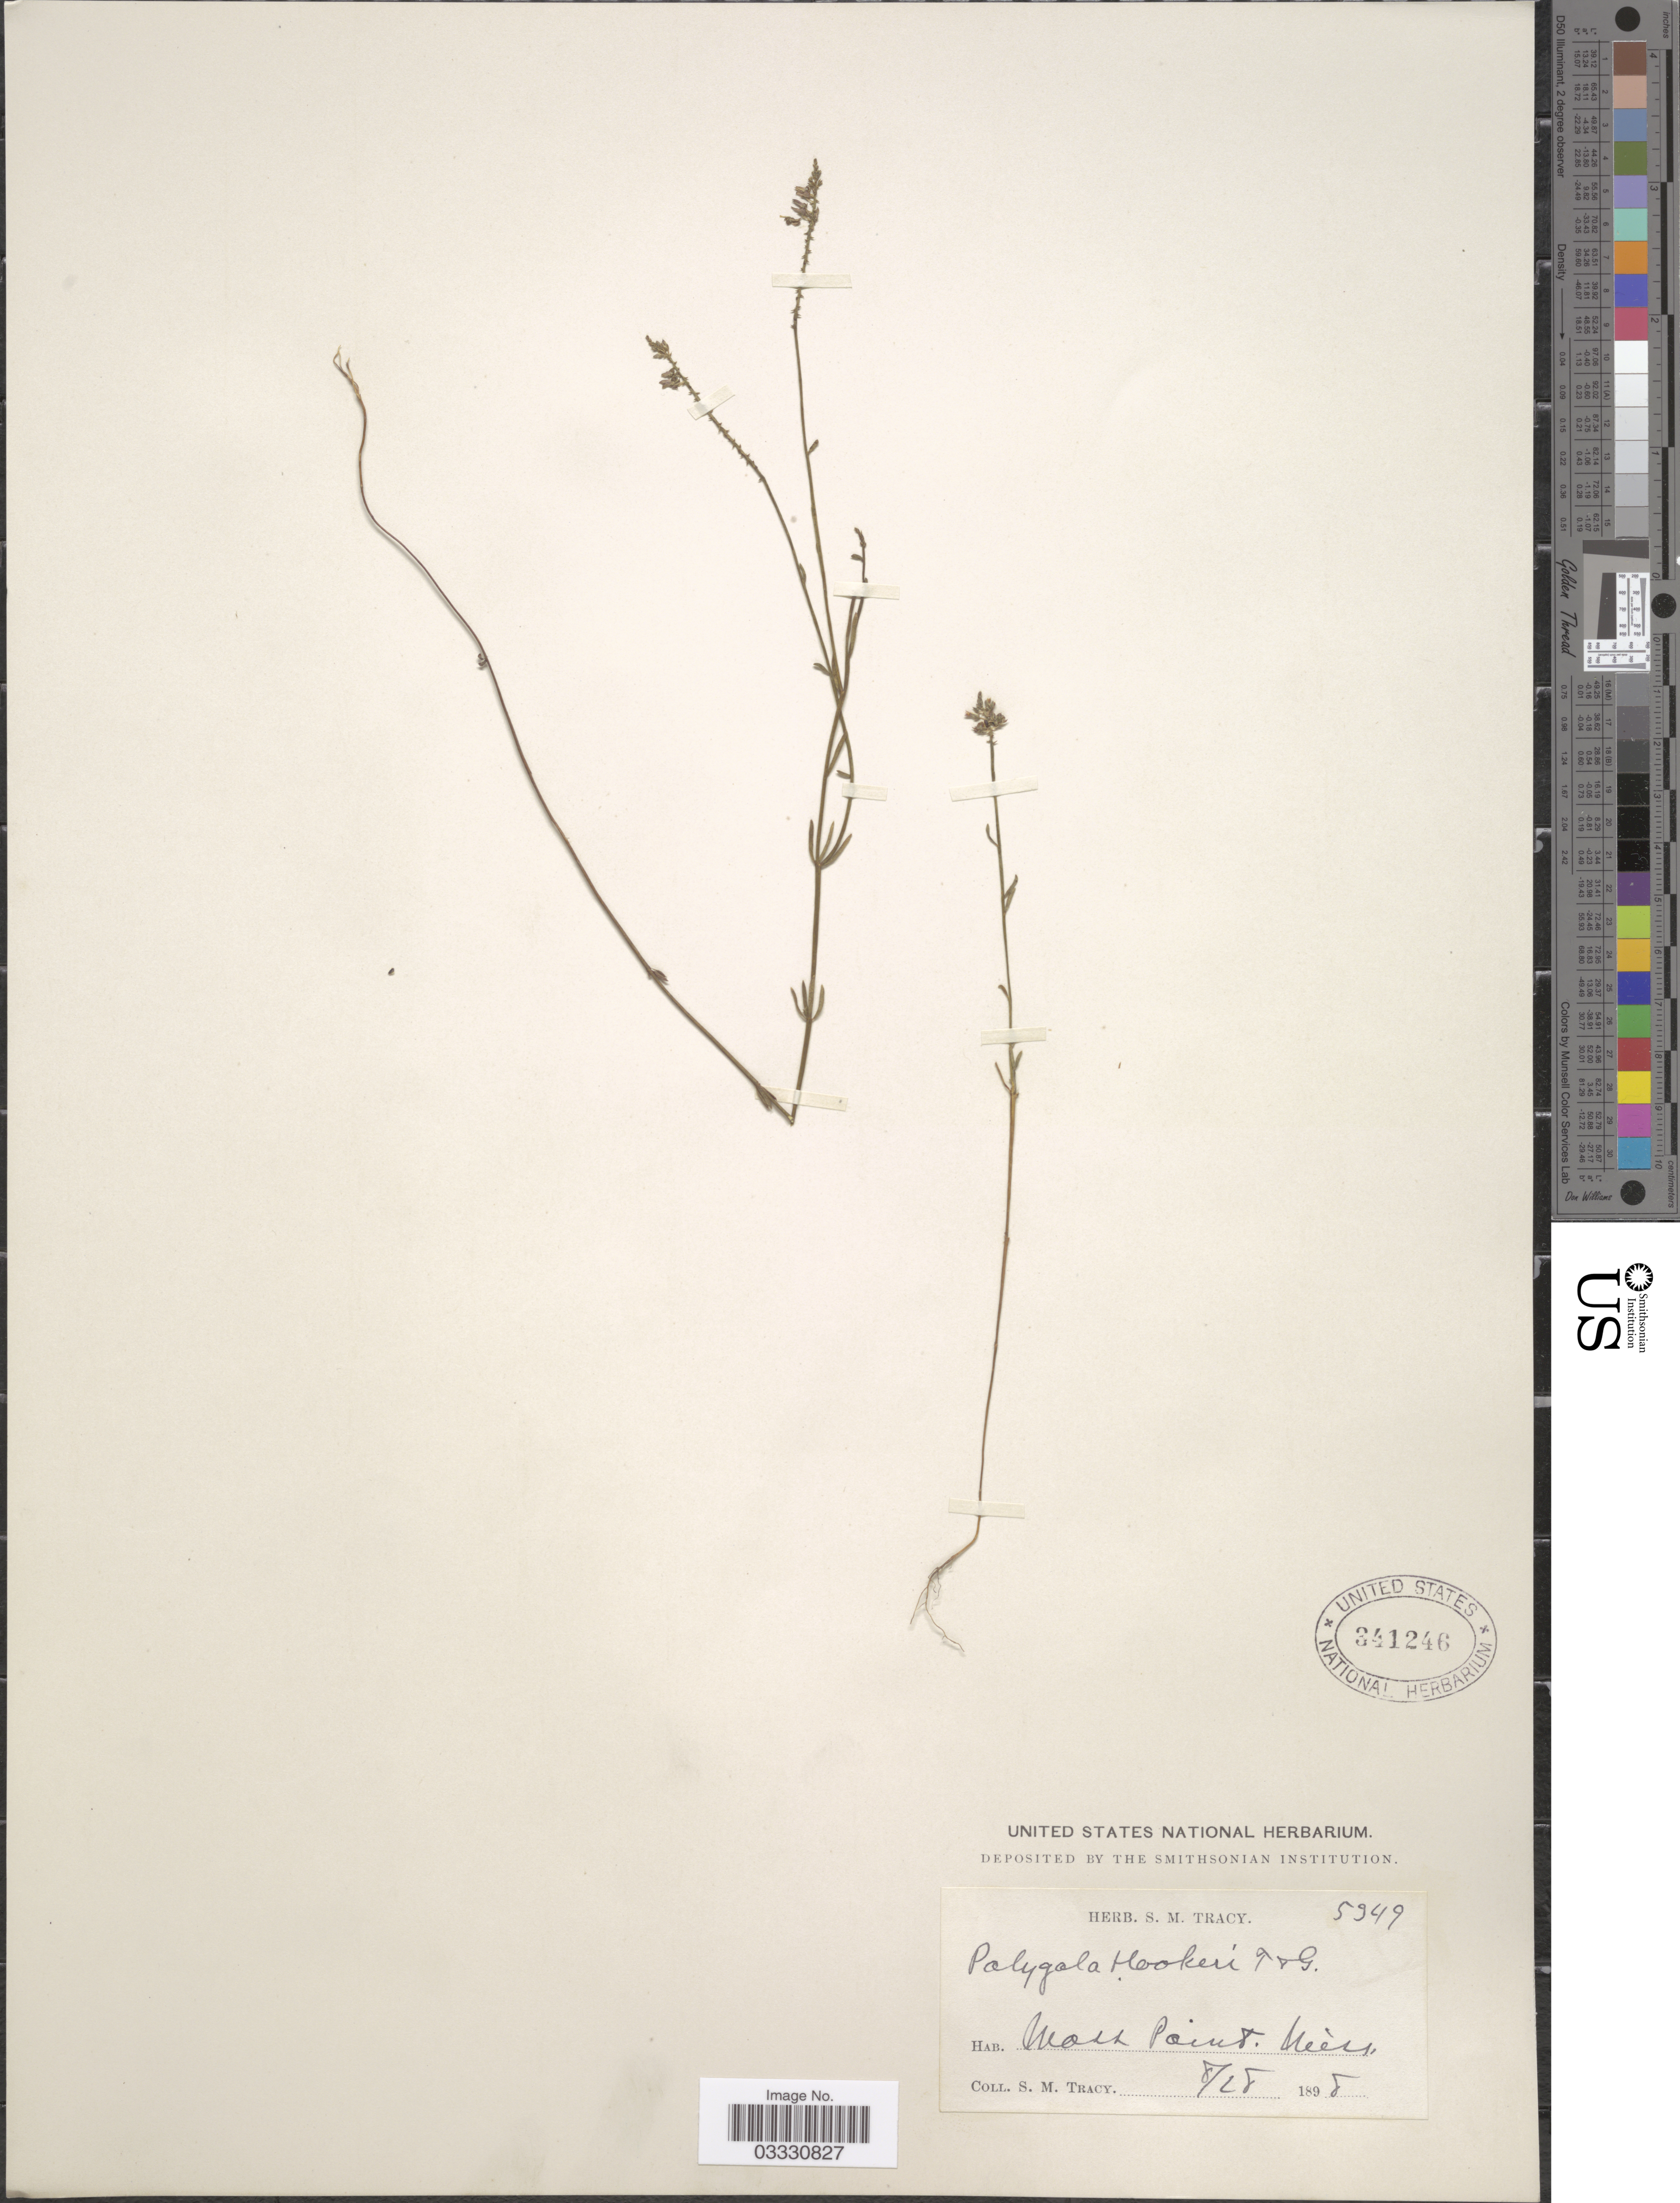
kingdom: Plantae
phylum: Tracheophyta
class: Magnoliopsida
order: Fabales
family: Polygalaceae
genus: Polygala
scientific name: Polygala hookeri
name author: Torr. & A. Gray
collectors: S. M. Tracy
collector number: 5949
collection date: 1898-08-28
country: United States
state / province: Mississippi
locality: Moss Point Miss.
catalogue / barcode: US 341246